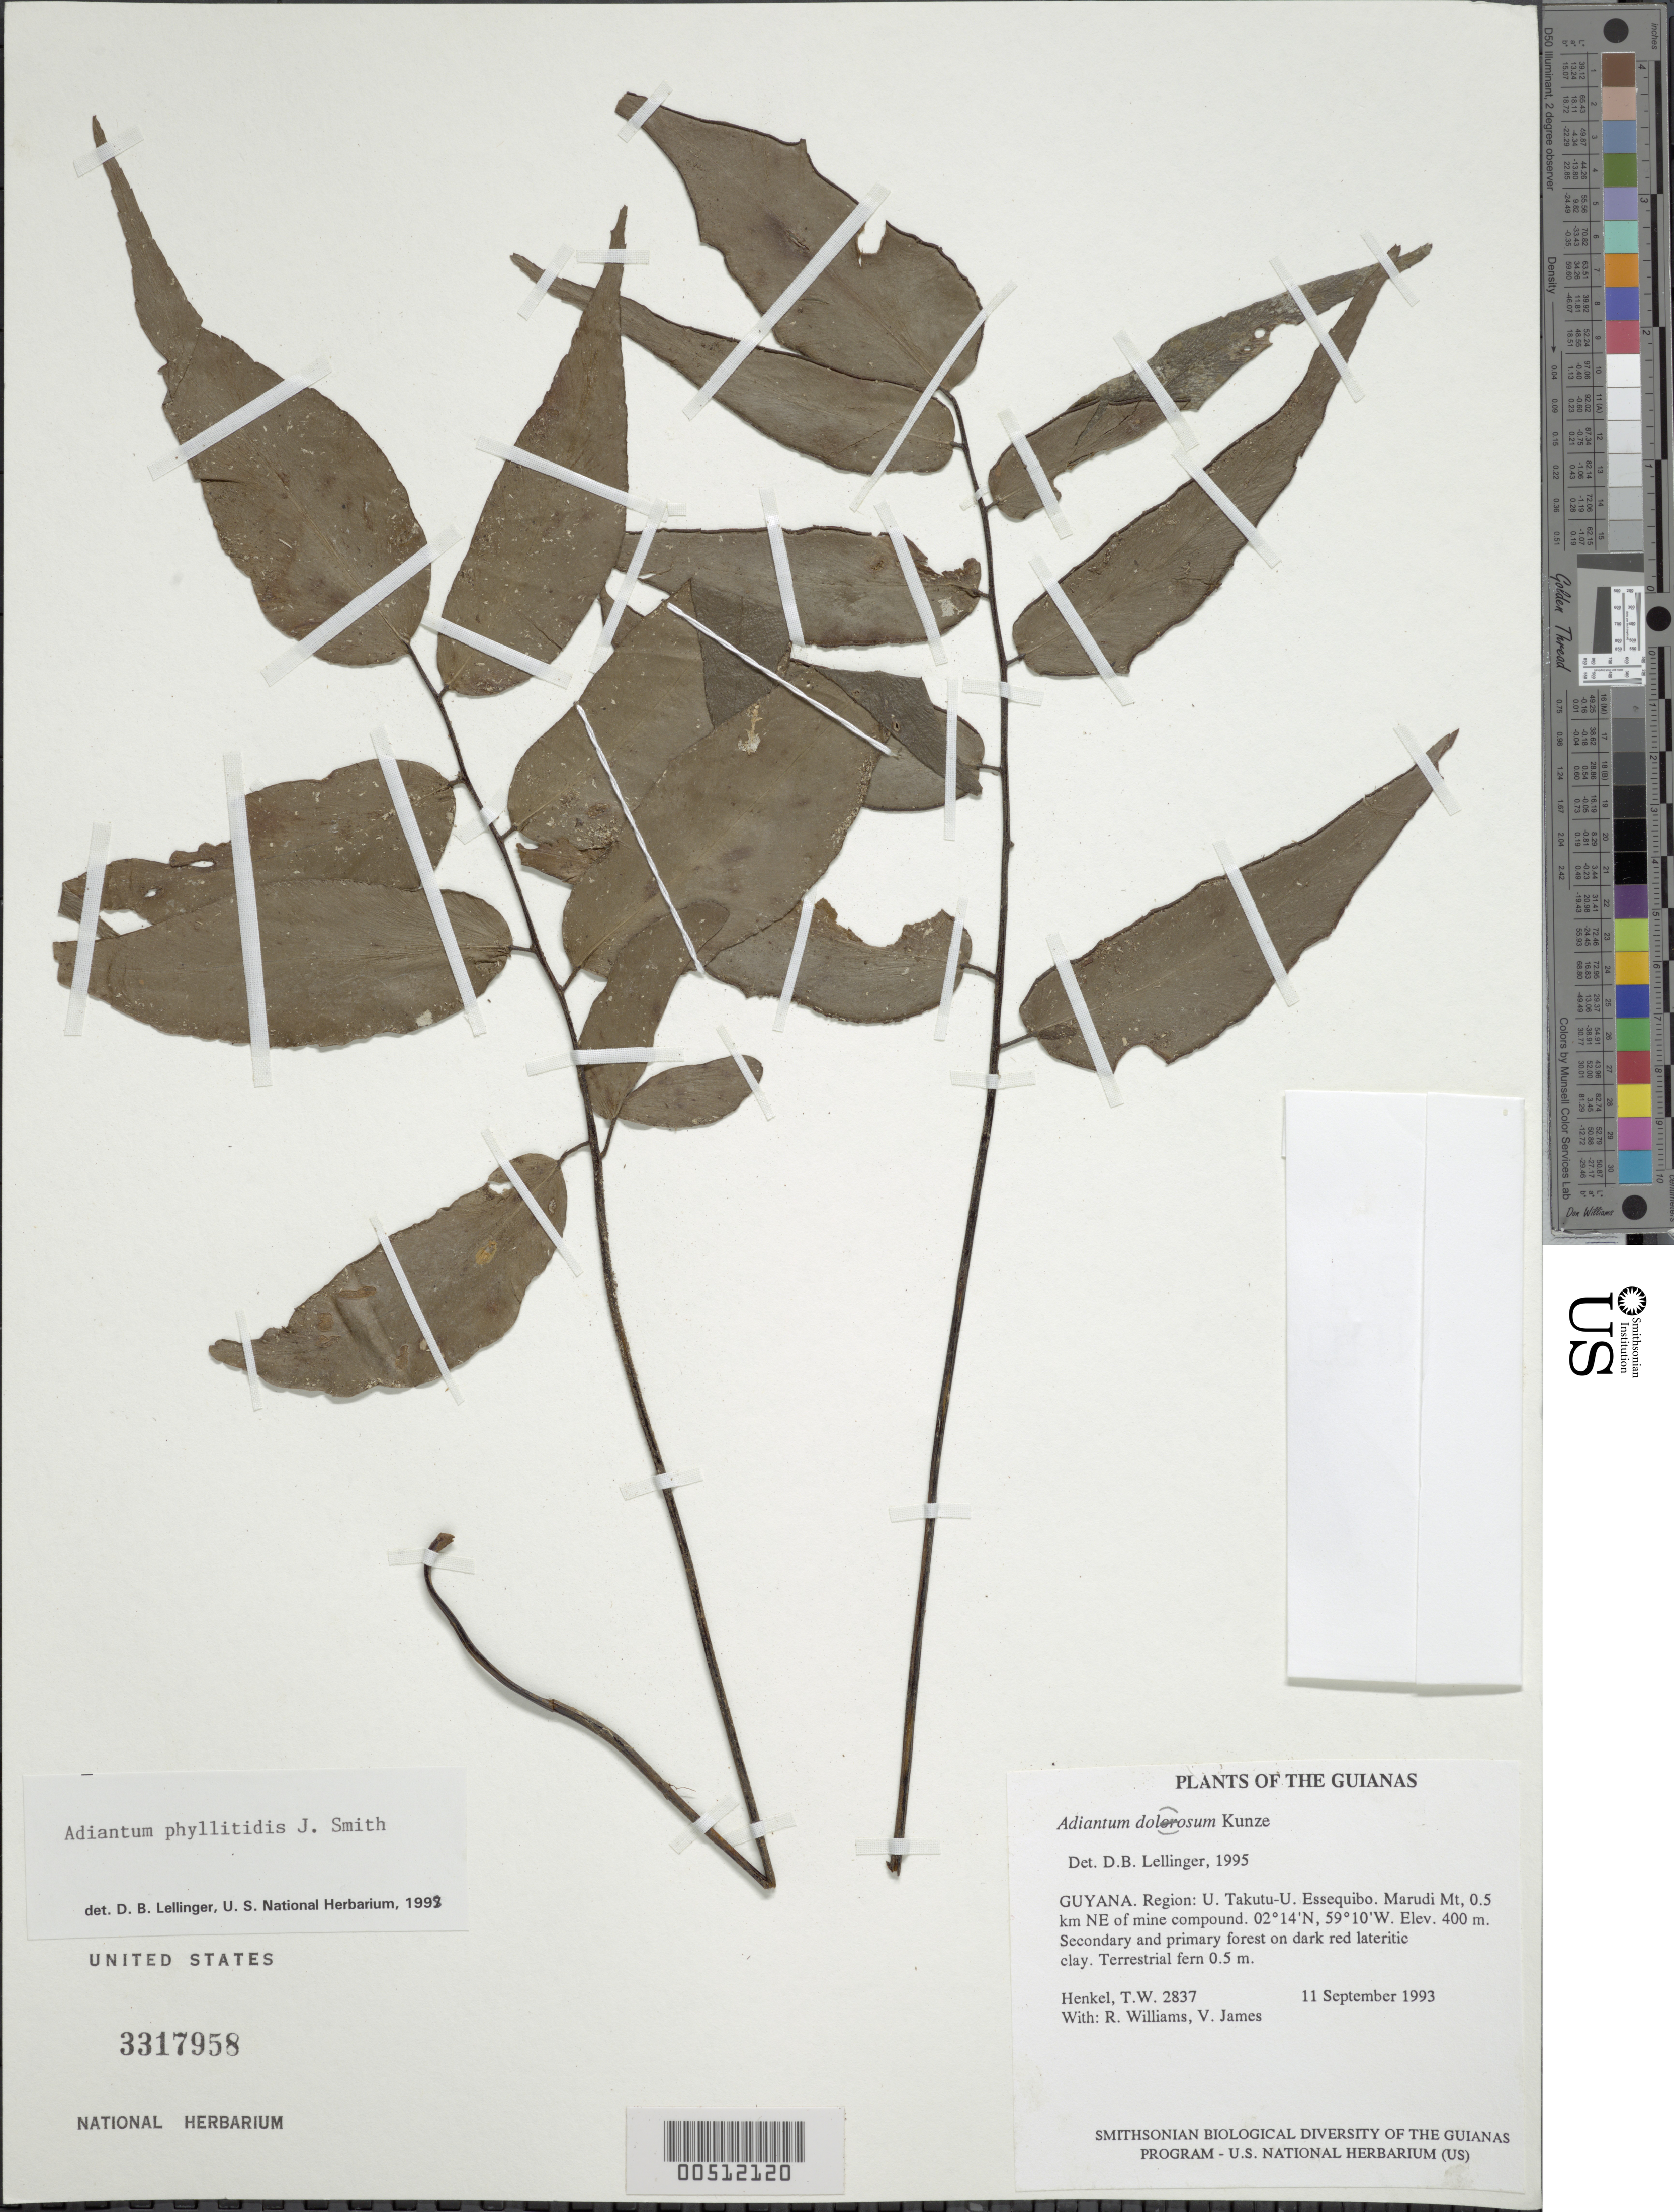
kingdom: Plantae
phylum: Tracheophyta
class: Polypodiopsida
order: Polypodiales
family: Pteridaceae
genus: Adiantum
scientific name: Adiantum dolosum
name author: Kunze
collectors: T. Henkel, R. Williams & V. James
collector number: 2837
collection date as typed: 11 September 1993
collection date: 1993-09-11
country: Guyana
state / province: U. Takutu-U. Essequibo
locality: Marudi Mt, 0.5 km NE of mine compound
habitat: Secondary and primary forest on dark red lateritic clay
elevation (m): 400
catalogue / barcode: US 3317958